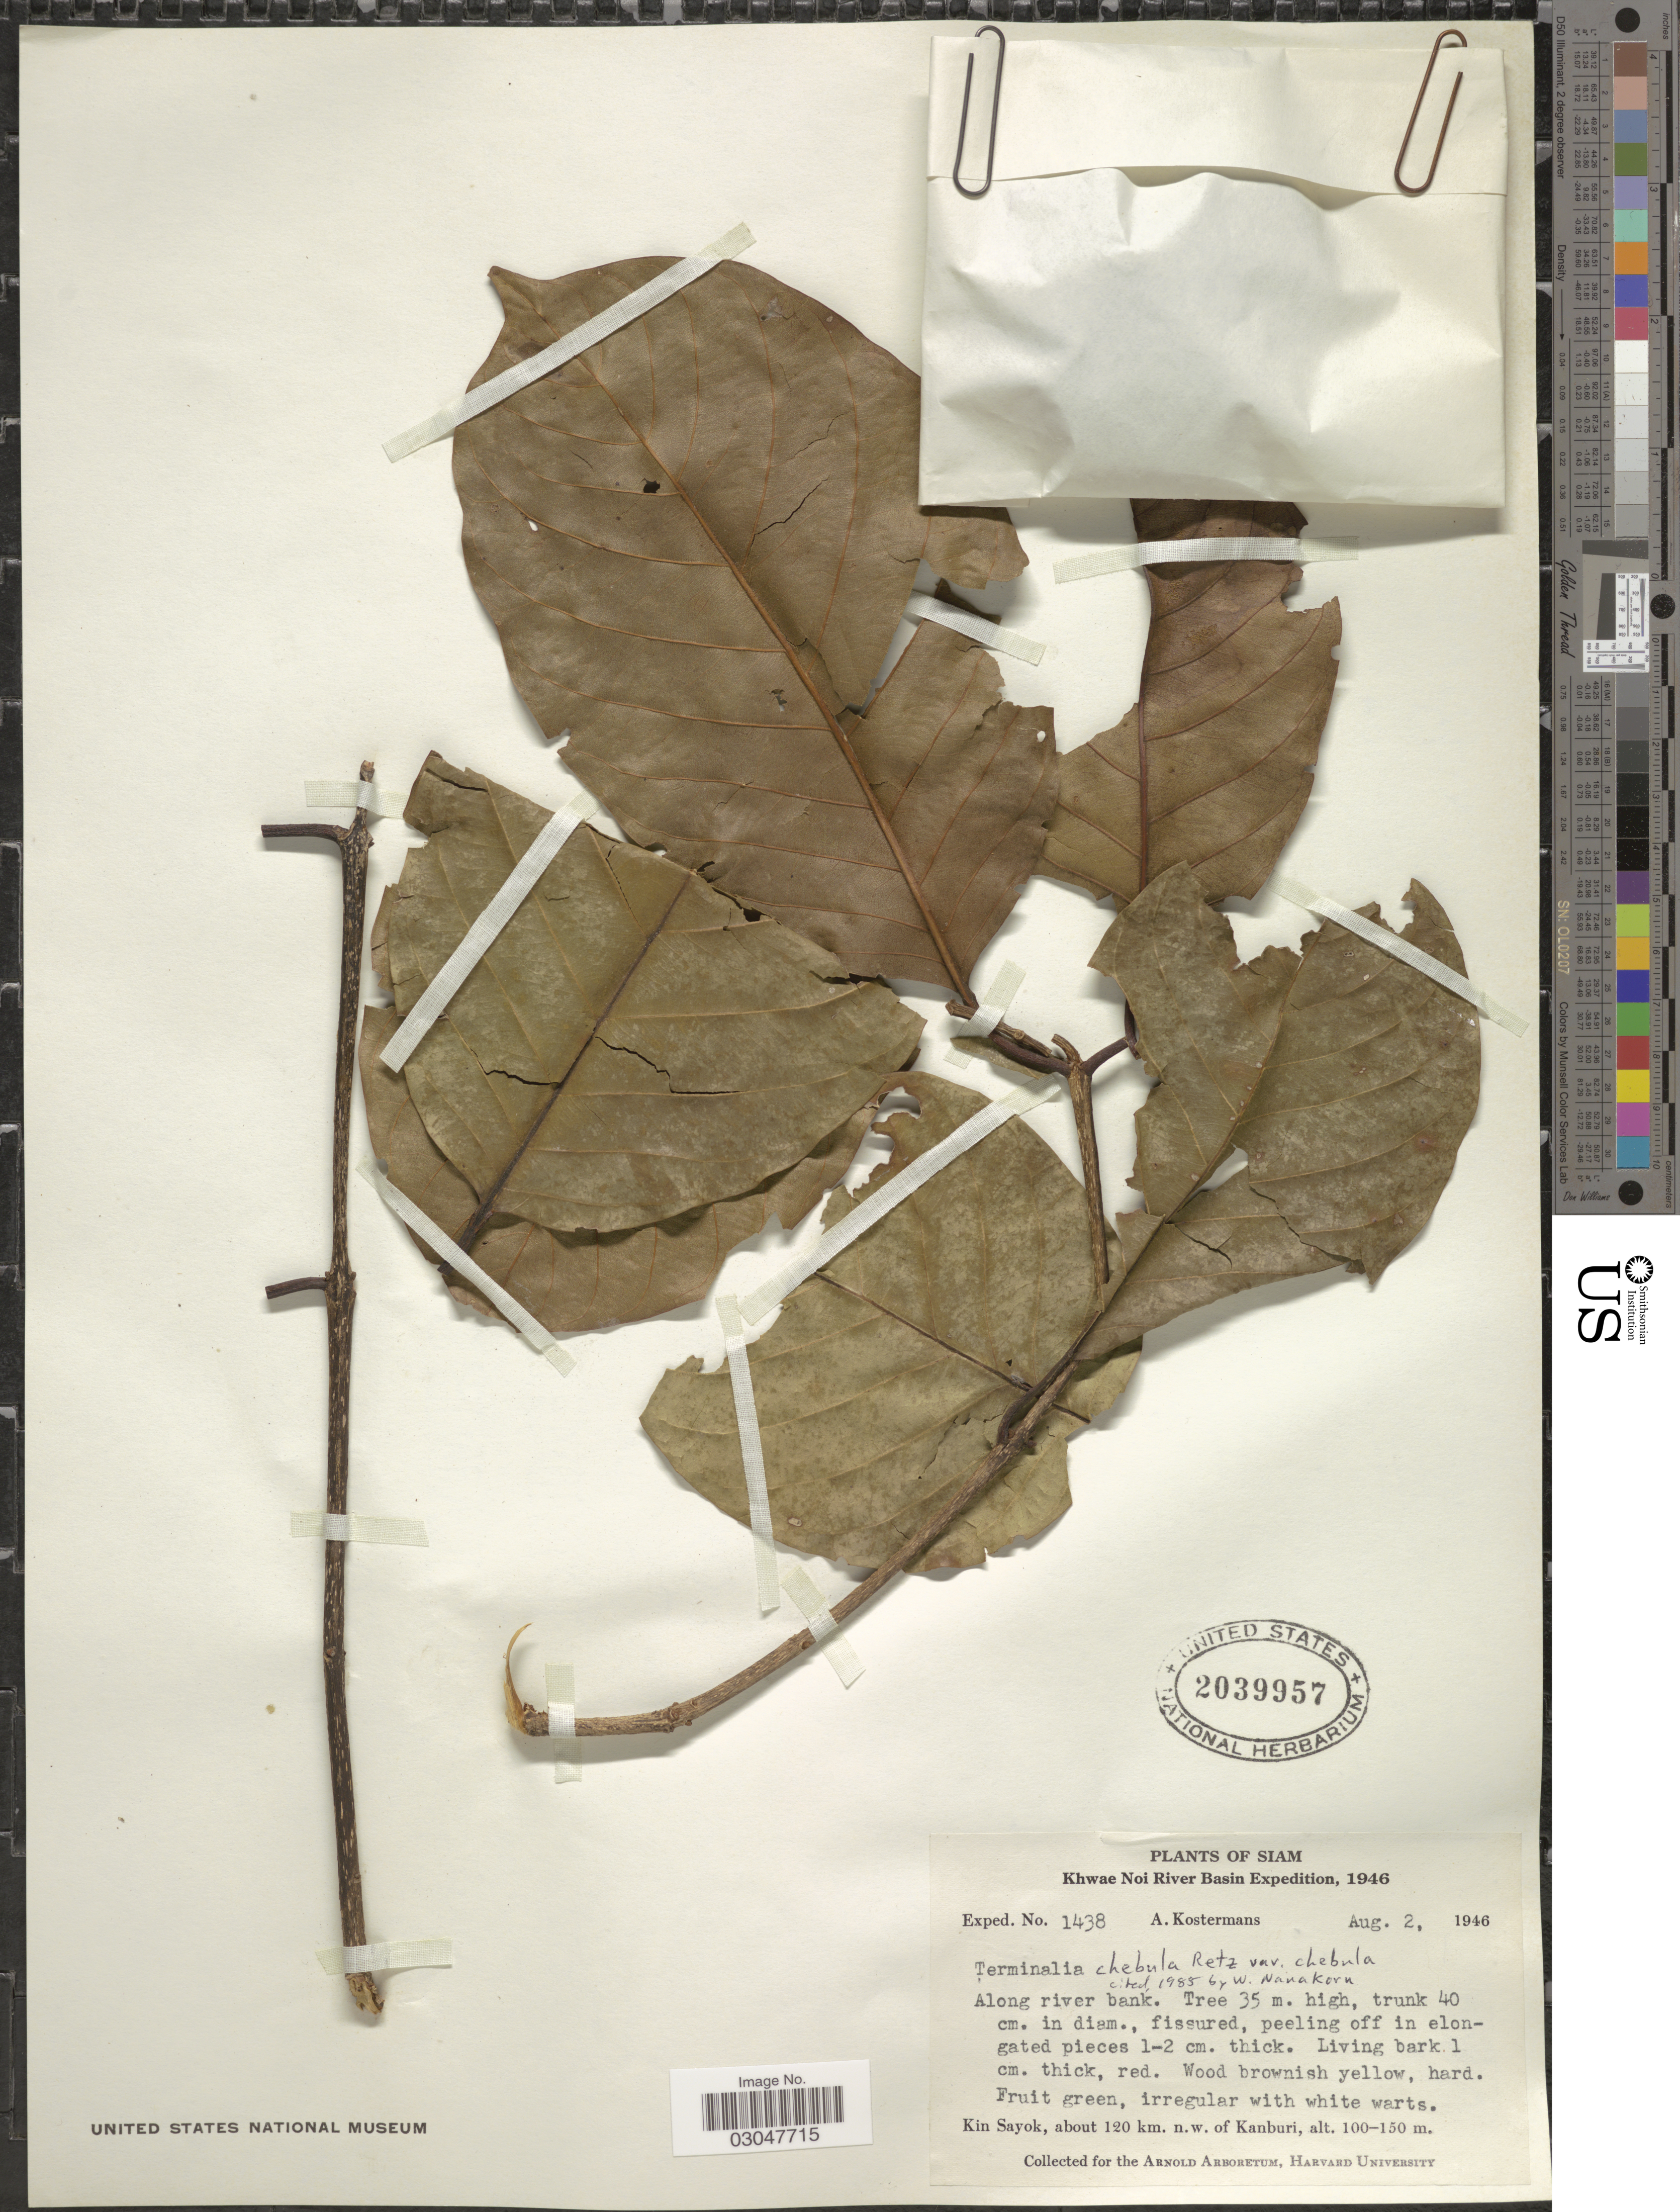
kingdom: Plantae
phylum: Tracheophyta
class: Magnoliopsida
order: Myrtales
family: Combretaceae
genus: Terminalia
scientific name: Terminalia chebula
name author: Retz.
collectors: A. J. G. Kostermans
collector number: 1438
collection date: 1946-08-02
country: Thailand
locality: Siam. Khwae Noi River Basin. Kin Sayok, about 120 km. n.w. of Kanburi.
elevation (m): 100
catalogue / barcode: US 2039957